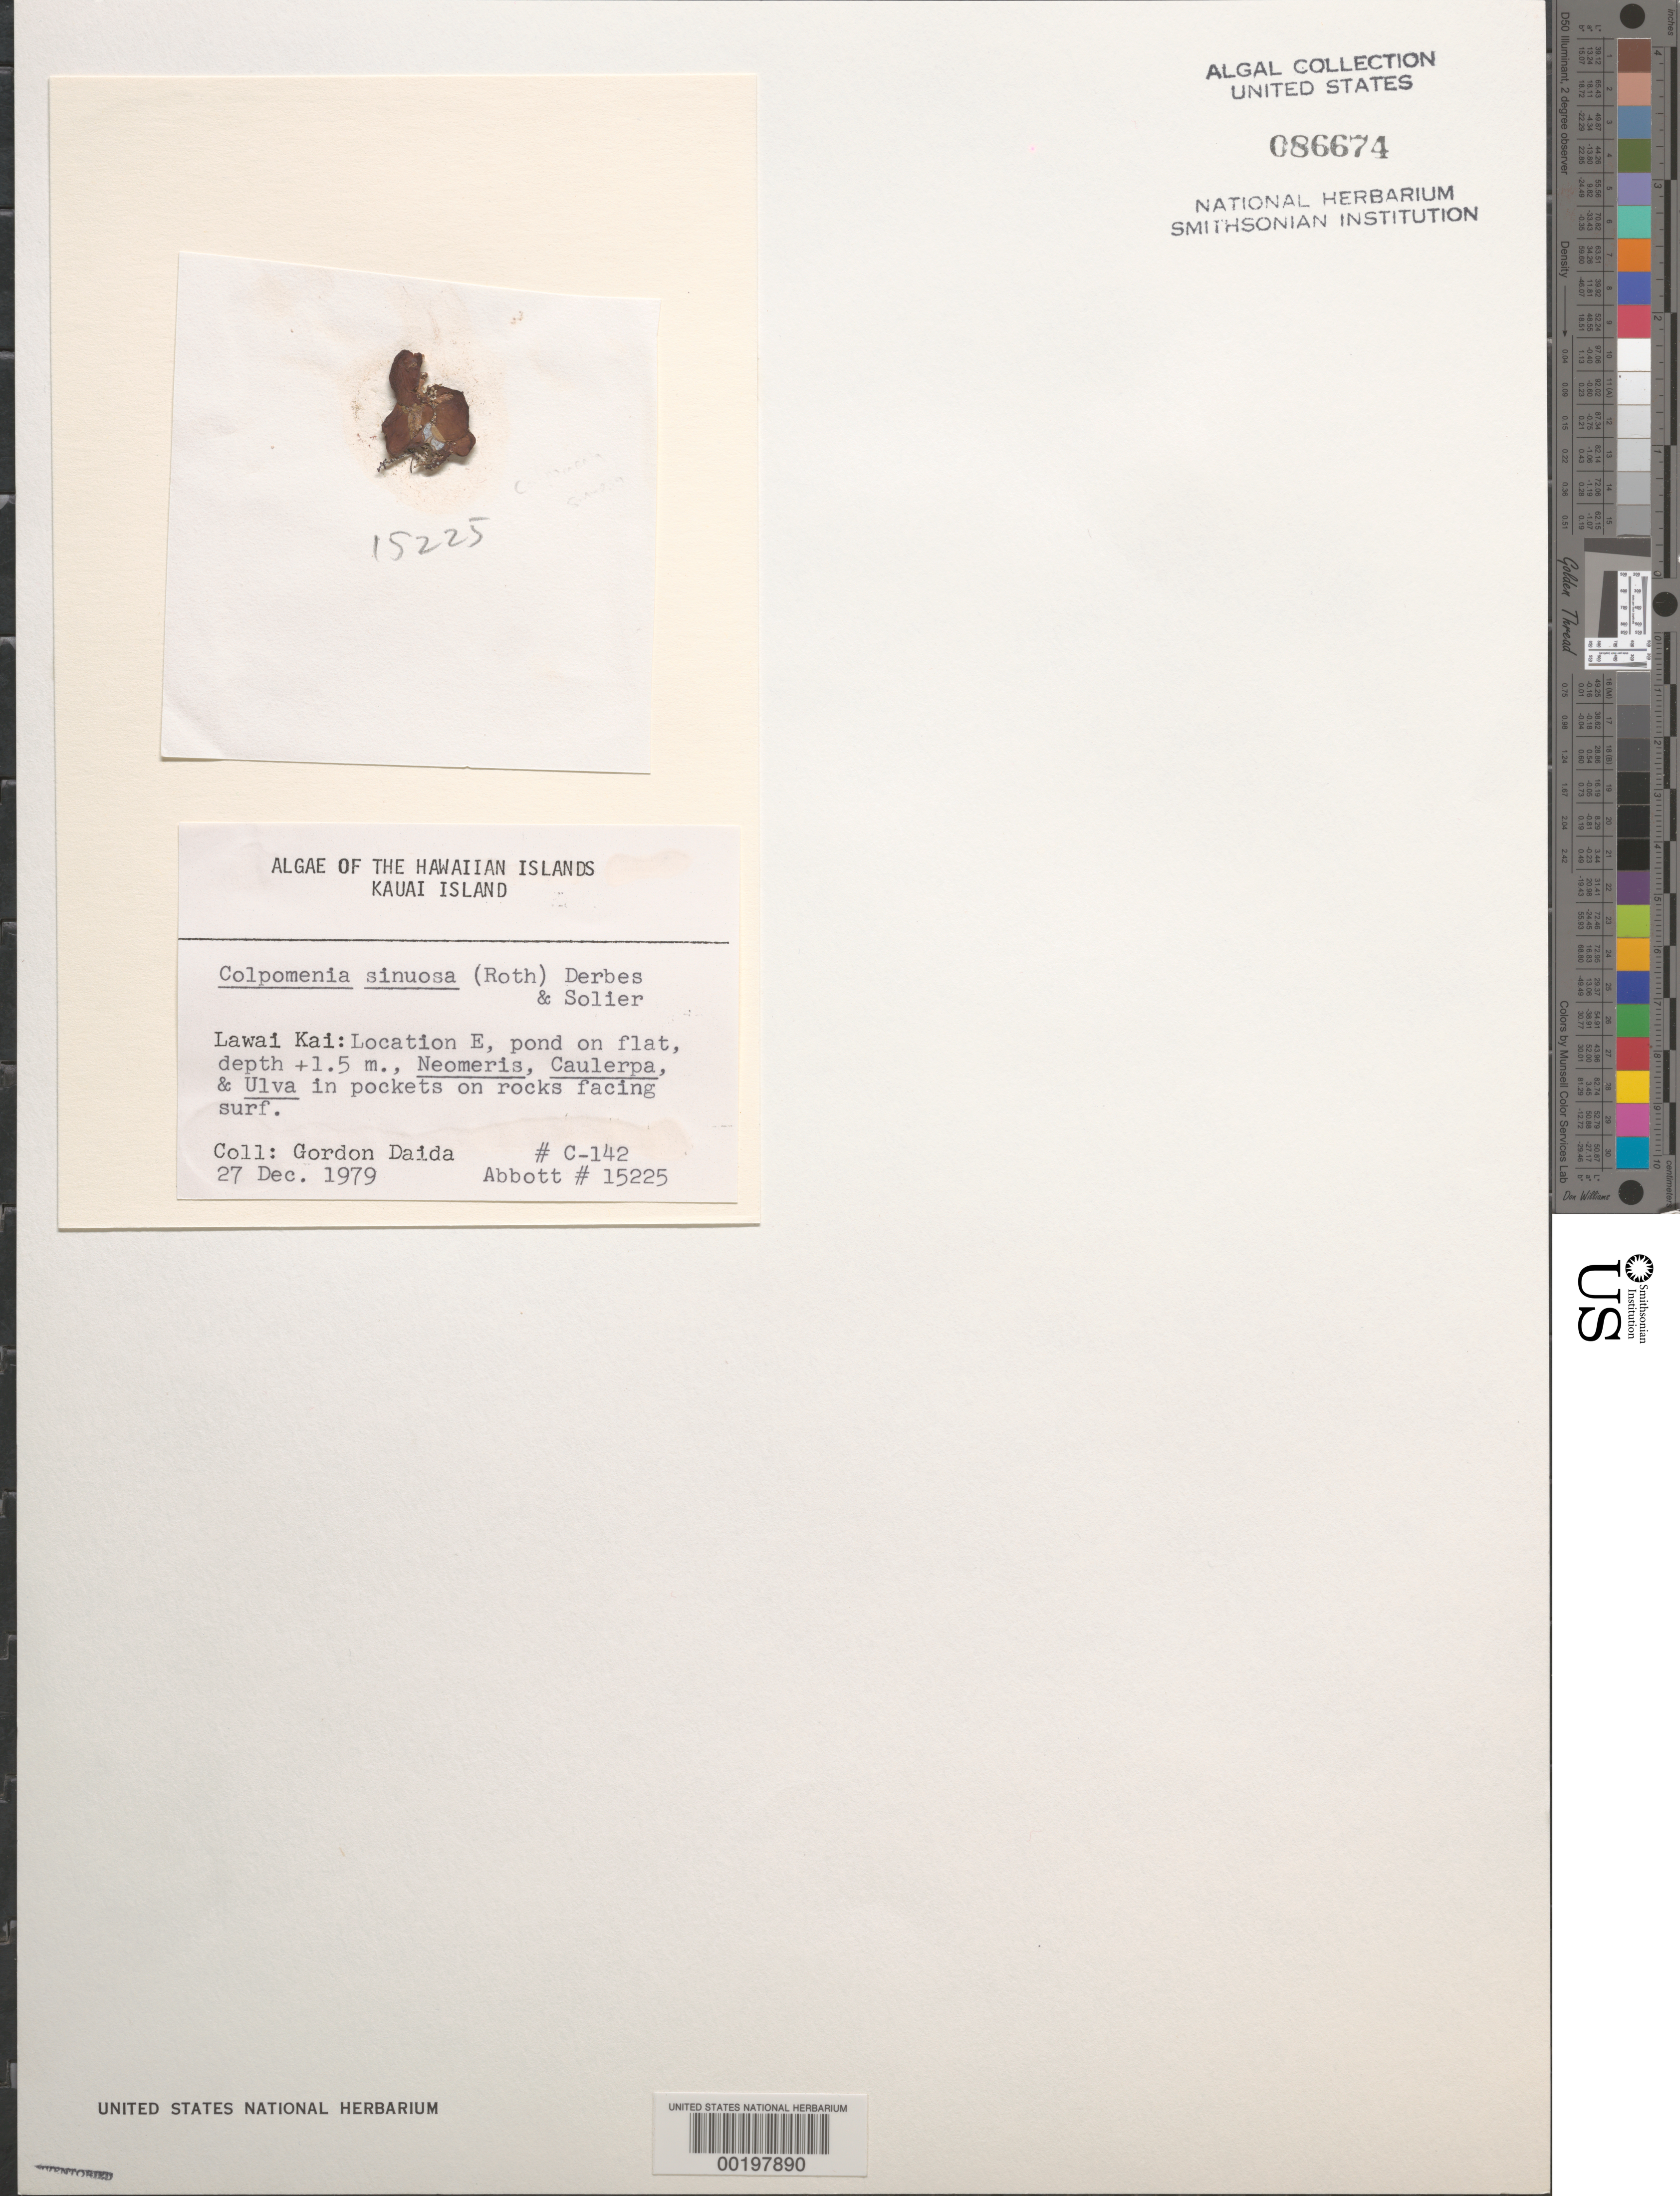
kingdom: Chromista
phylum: Ochrophyta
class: Phaeophyceae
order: Scytosiphonales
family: Scytosiphonaceae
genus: Colpomenia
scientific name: Colpomenia sinuosa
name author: (K. Mert. ex Roth) Derbes & Solier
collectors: G. Daida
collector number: C142 & IAA 15225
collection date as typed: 27 Dec 1979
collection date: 1979-12-27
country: United States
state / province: Hawaii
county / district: Kauai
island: Kaua'i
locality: Lawai Kai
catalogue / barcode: US 86674